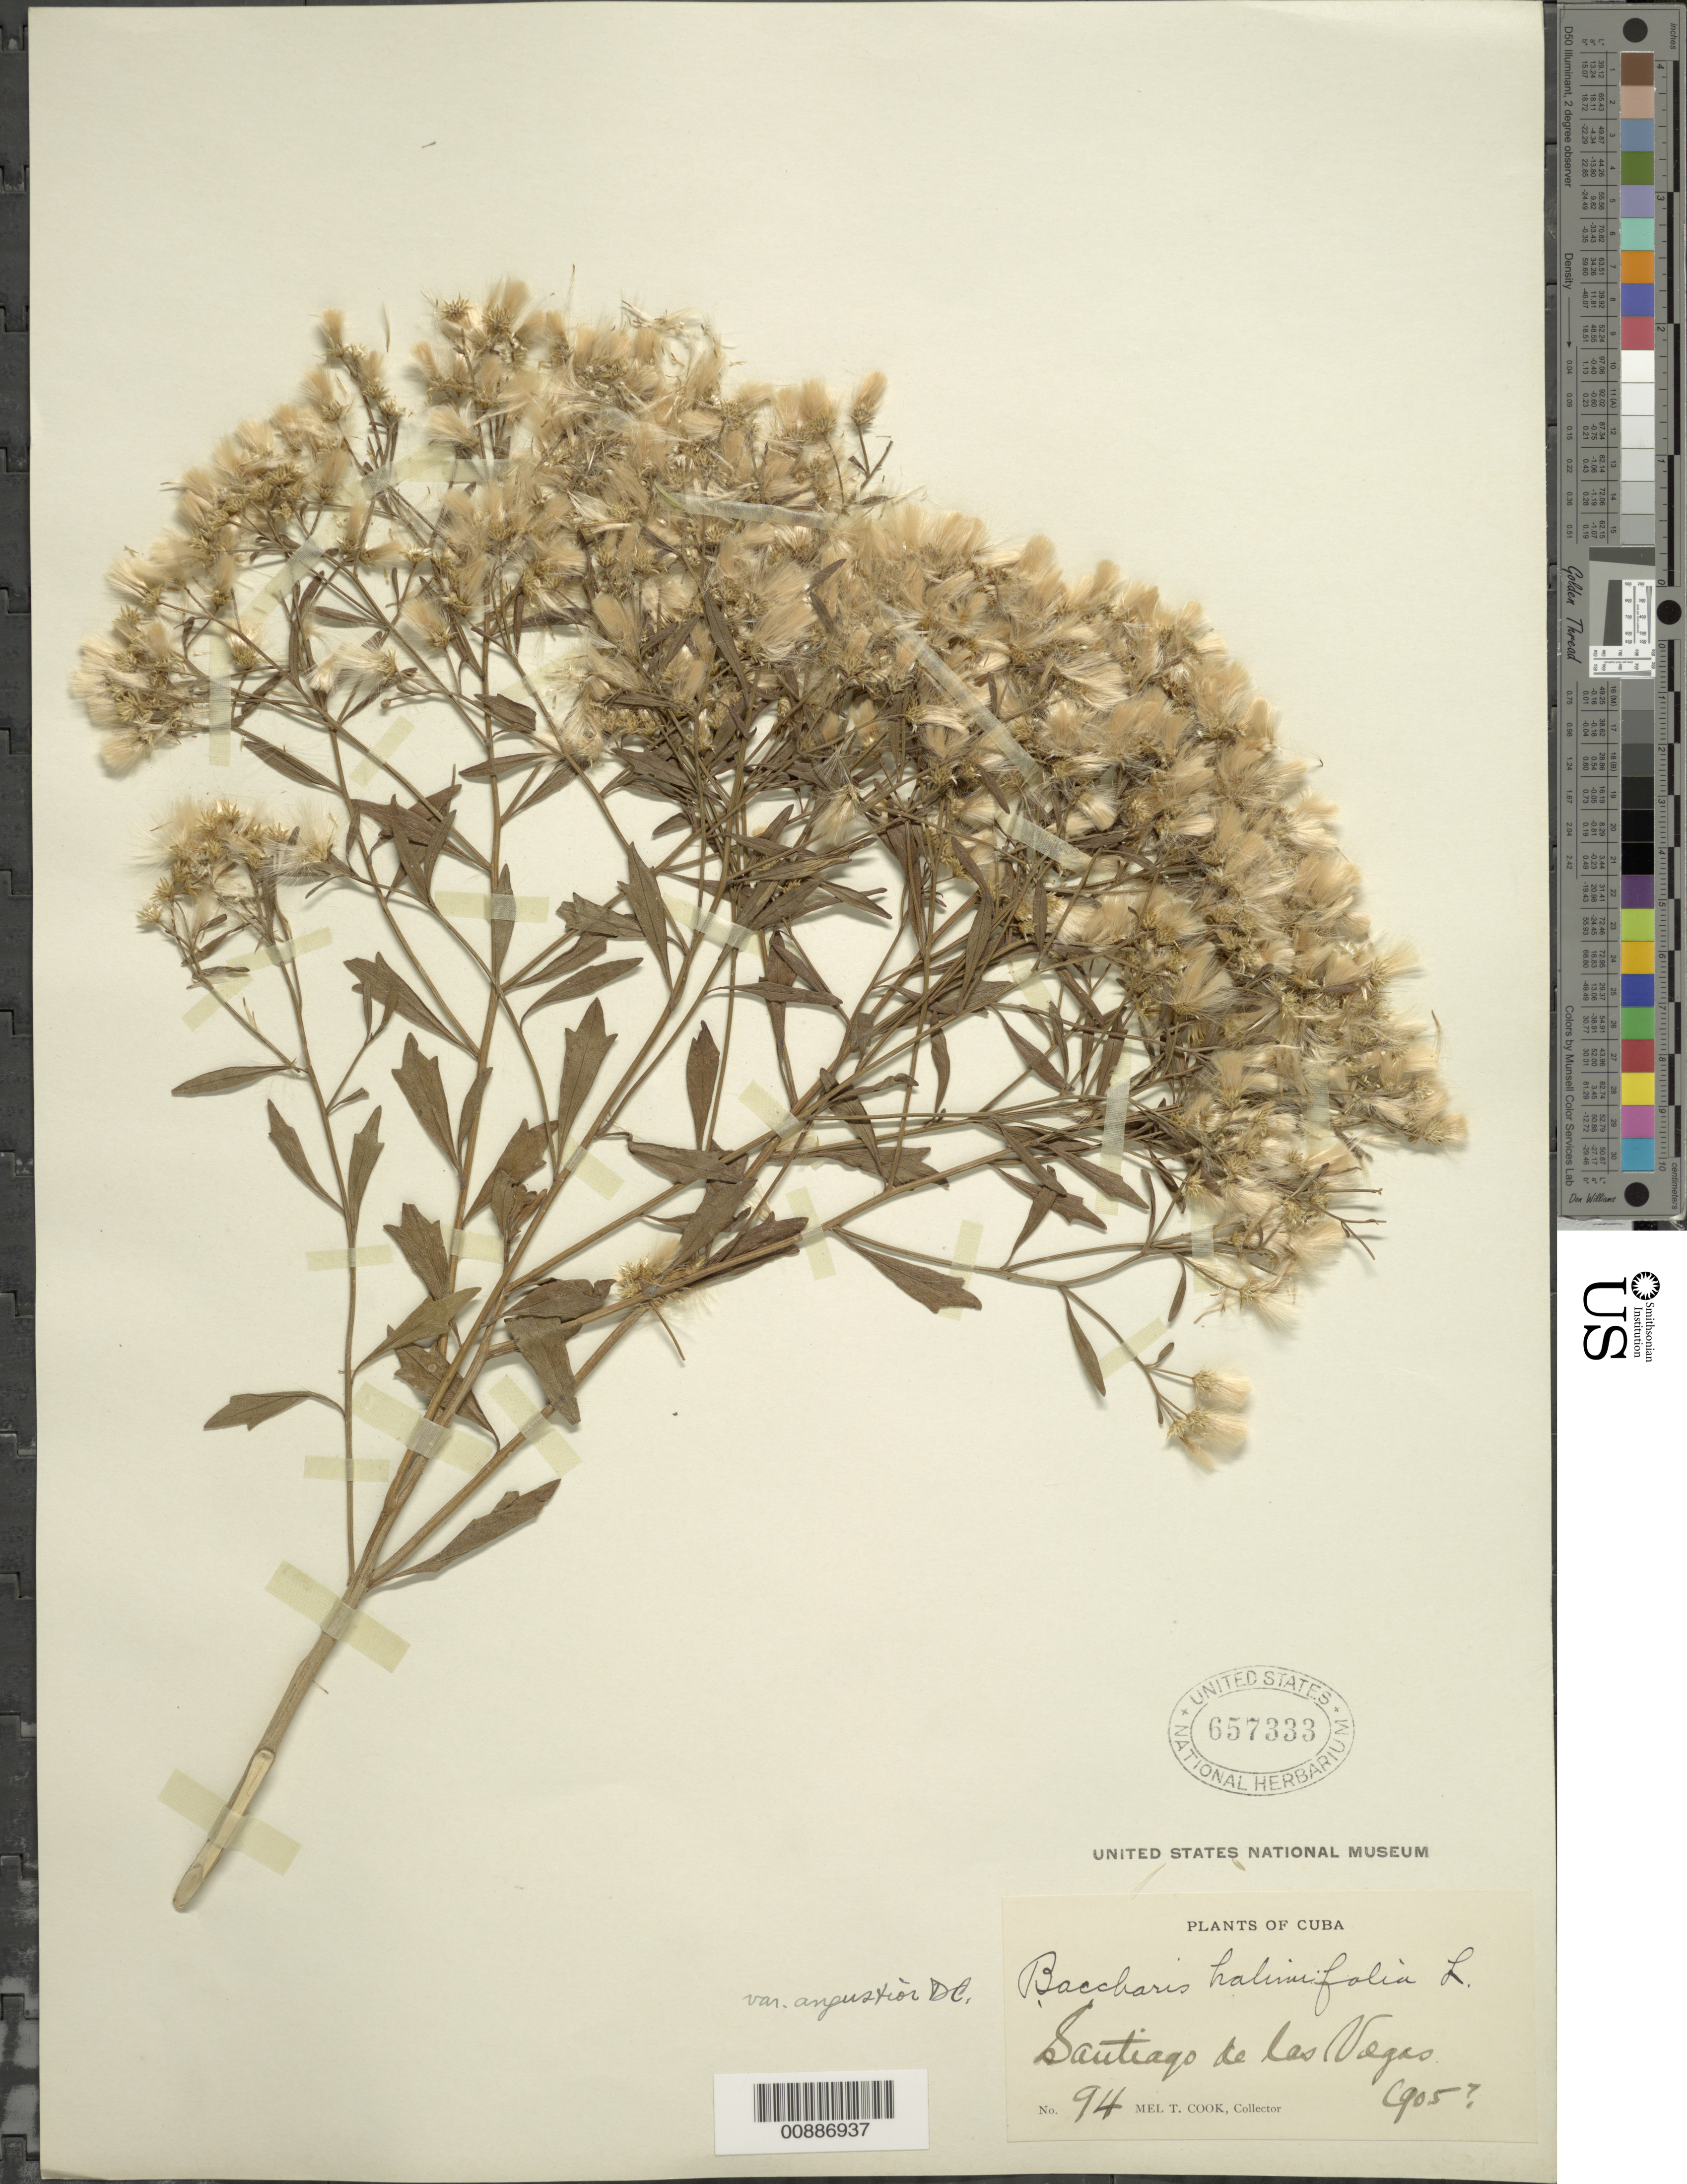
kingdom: Plantae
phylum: Tracheophyta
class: Magnoliopsida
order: Asterales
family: Asteraceae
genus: Baccharis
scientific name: Baccharis halimifolia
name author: L.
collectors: M. T. Cook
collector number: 94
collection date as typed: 1905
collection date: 1905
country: Cuba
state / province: La Habana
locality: Santiago de las Vegas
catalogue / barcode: US 657333